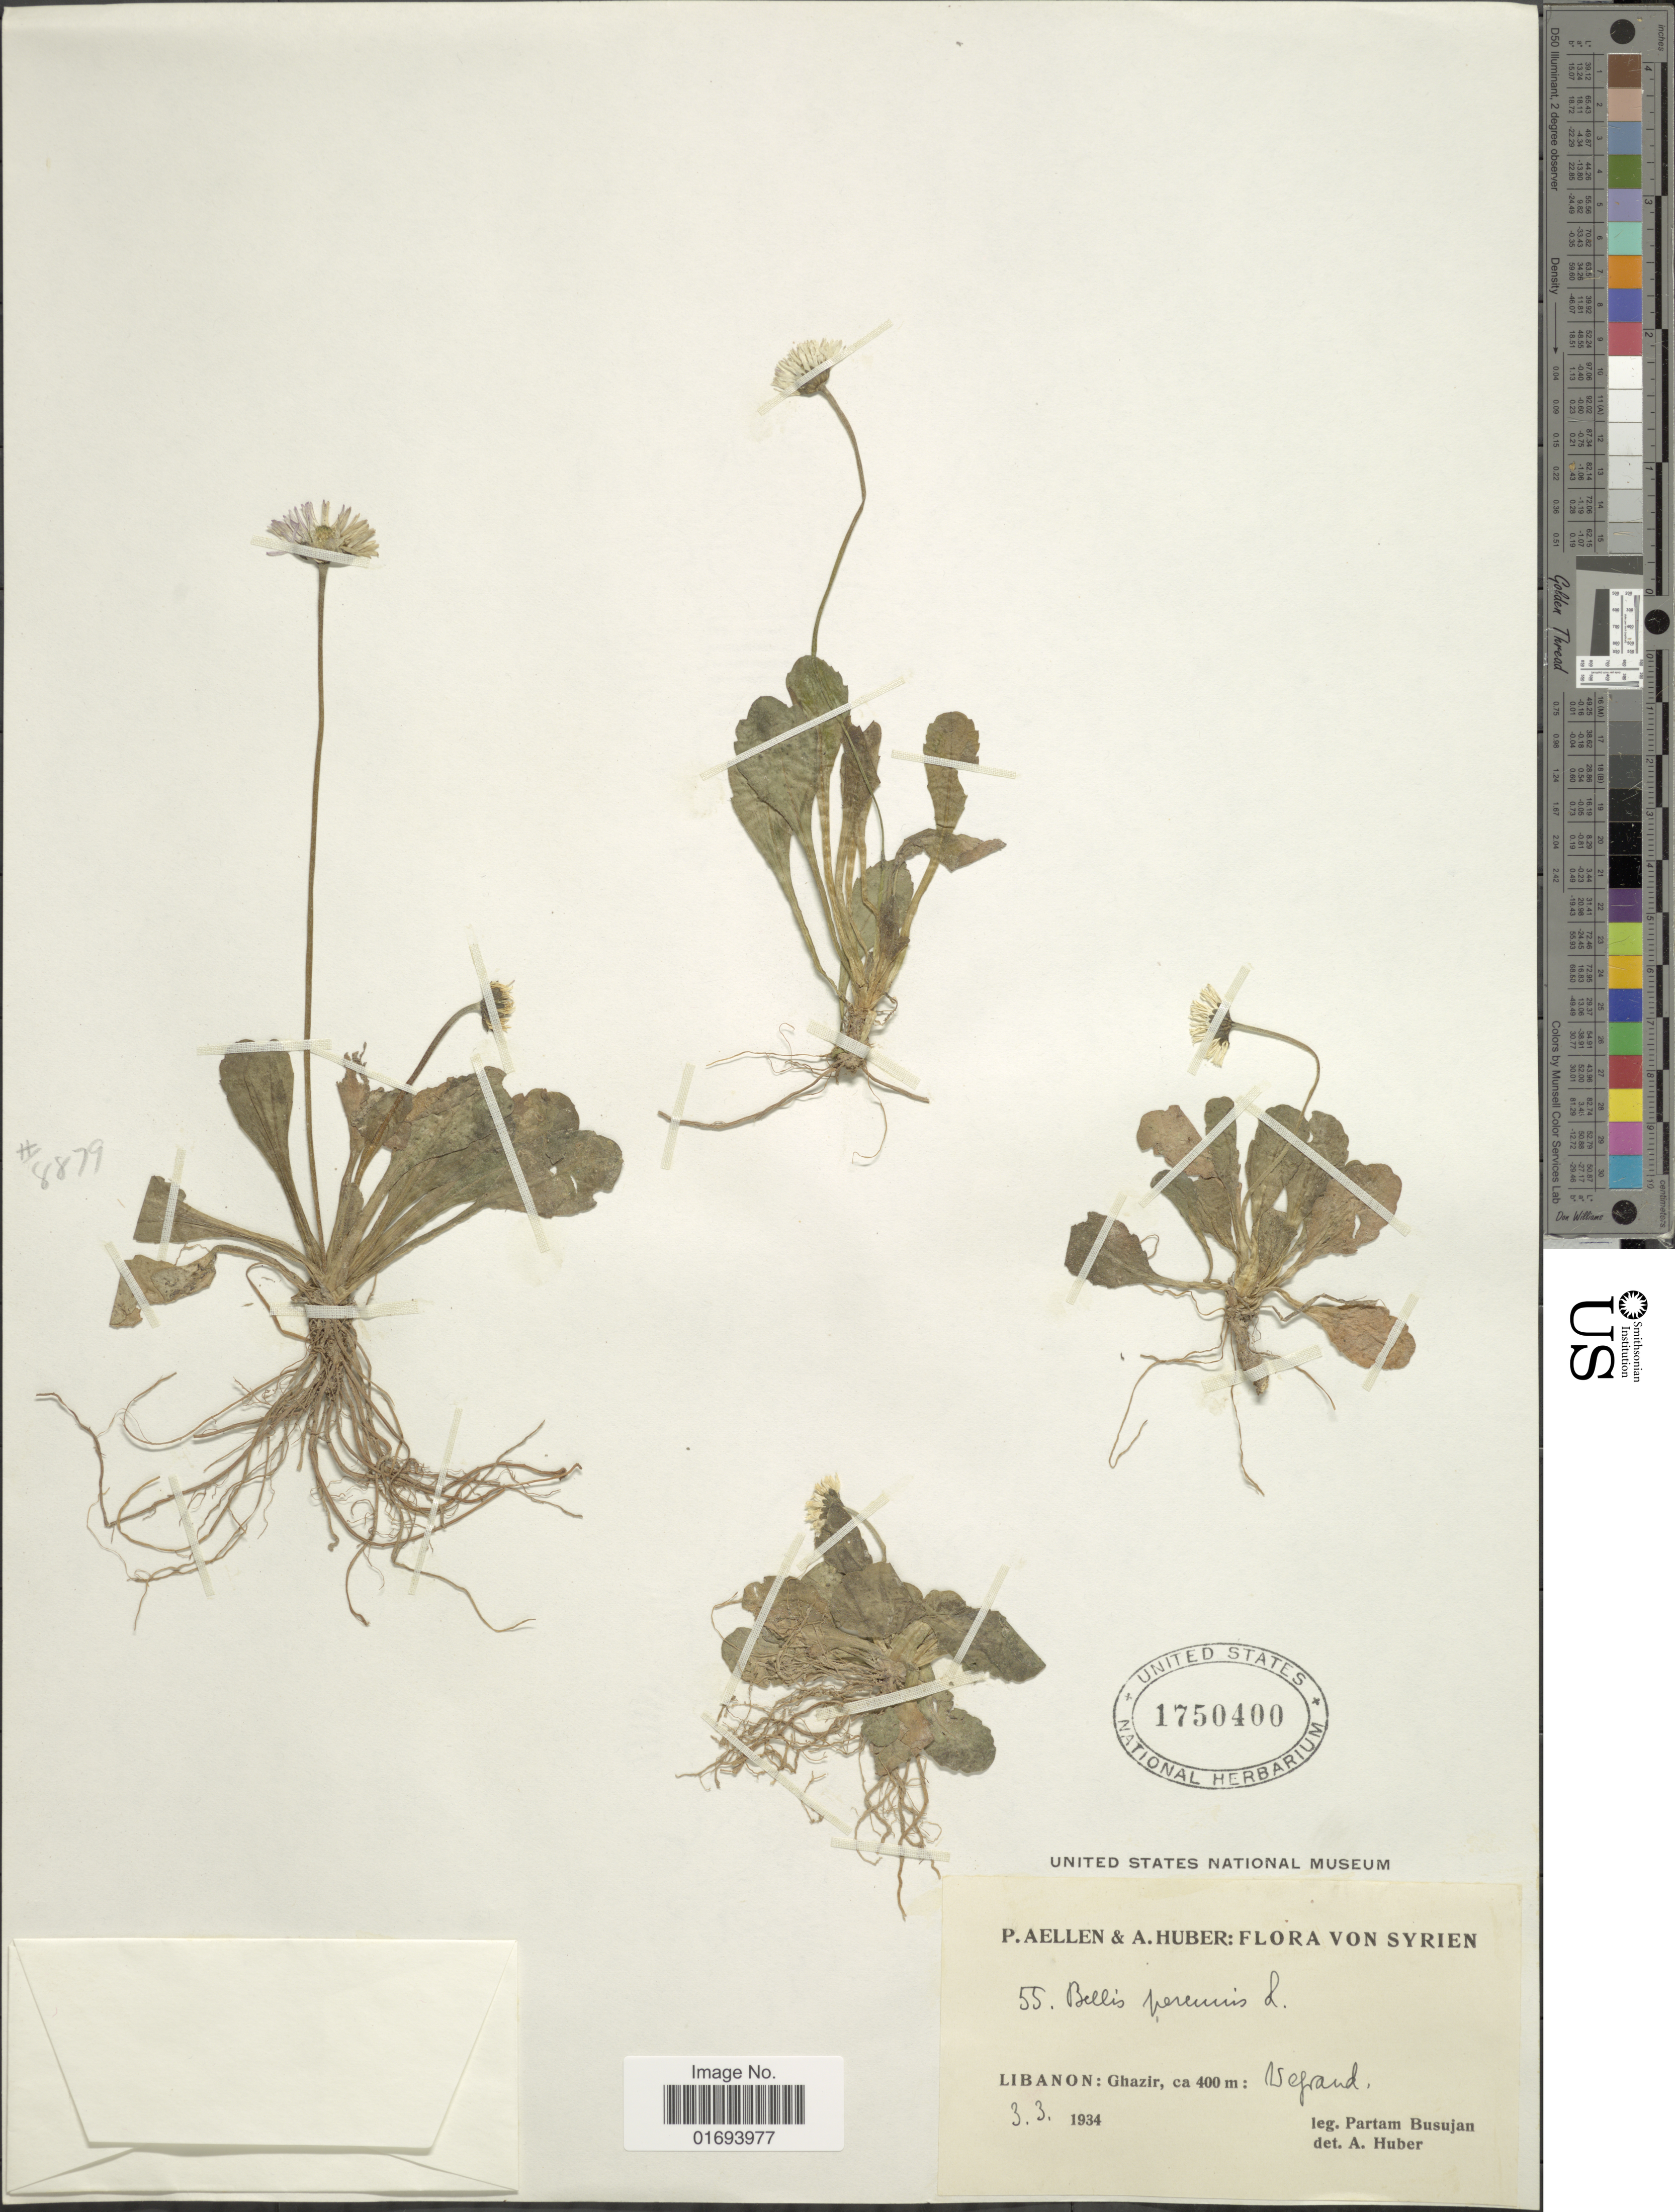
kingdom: Plantae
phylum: Tracheophyta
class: Magnoliopsida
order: Asterales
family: Asteraceae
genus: Bellis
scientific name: Bellis perennis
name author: L.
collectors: P. Busujan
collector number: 55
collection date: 1934-03-03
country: Lebanon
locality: Libanon: Ghazir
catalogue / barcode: US 1750400